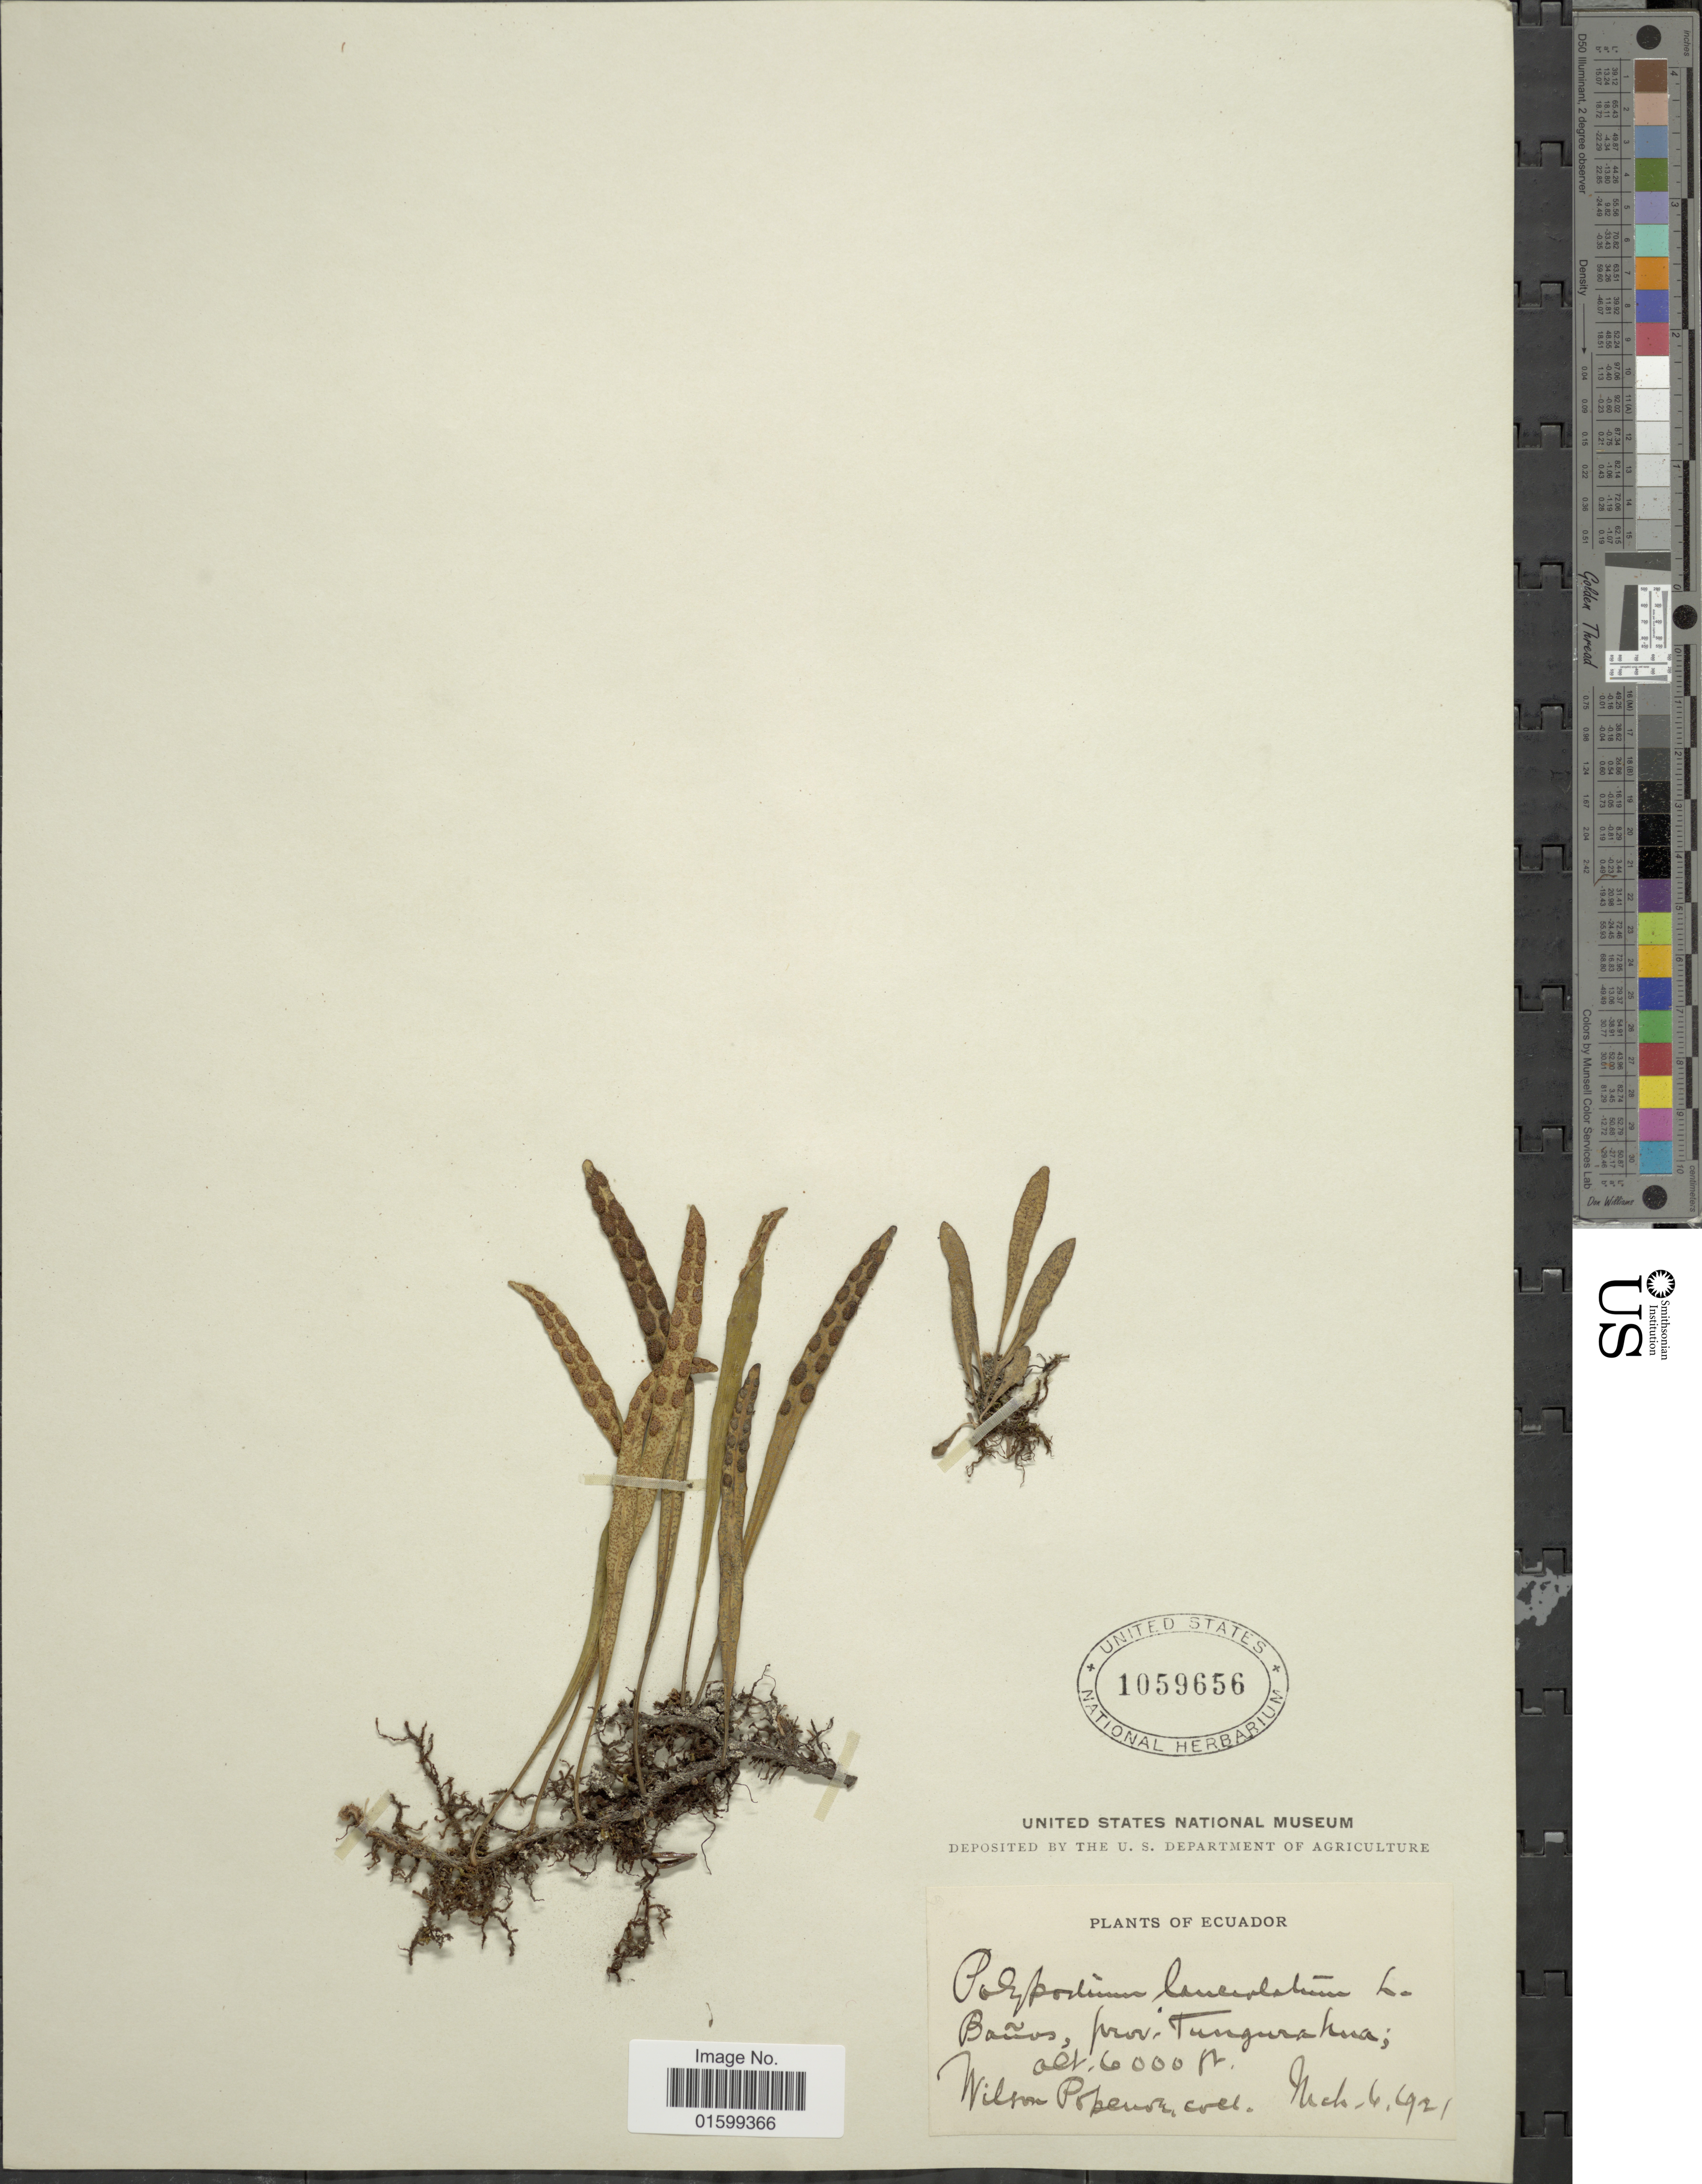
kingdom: Plantae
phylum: Tracheophyta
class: Polypodiopsida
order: Polypodiales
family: Polypodiaceae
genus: Pleopeltis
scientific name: Pleopeltis macrocarpa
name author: (Bory ex Willd.) Kaulf.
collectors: W. Popenoe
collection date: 1921-03-06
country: Ecuador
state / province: Tungurahua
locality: Baños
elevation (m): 1829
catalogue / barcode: US 1059656